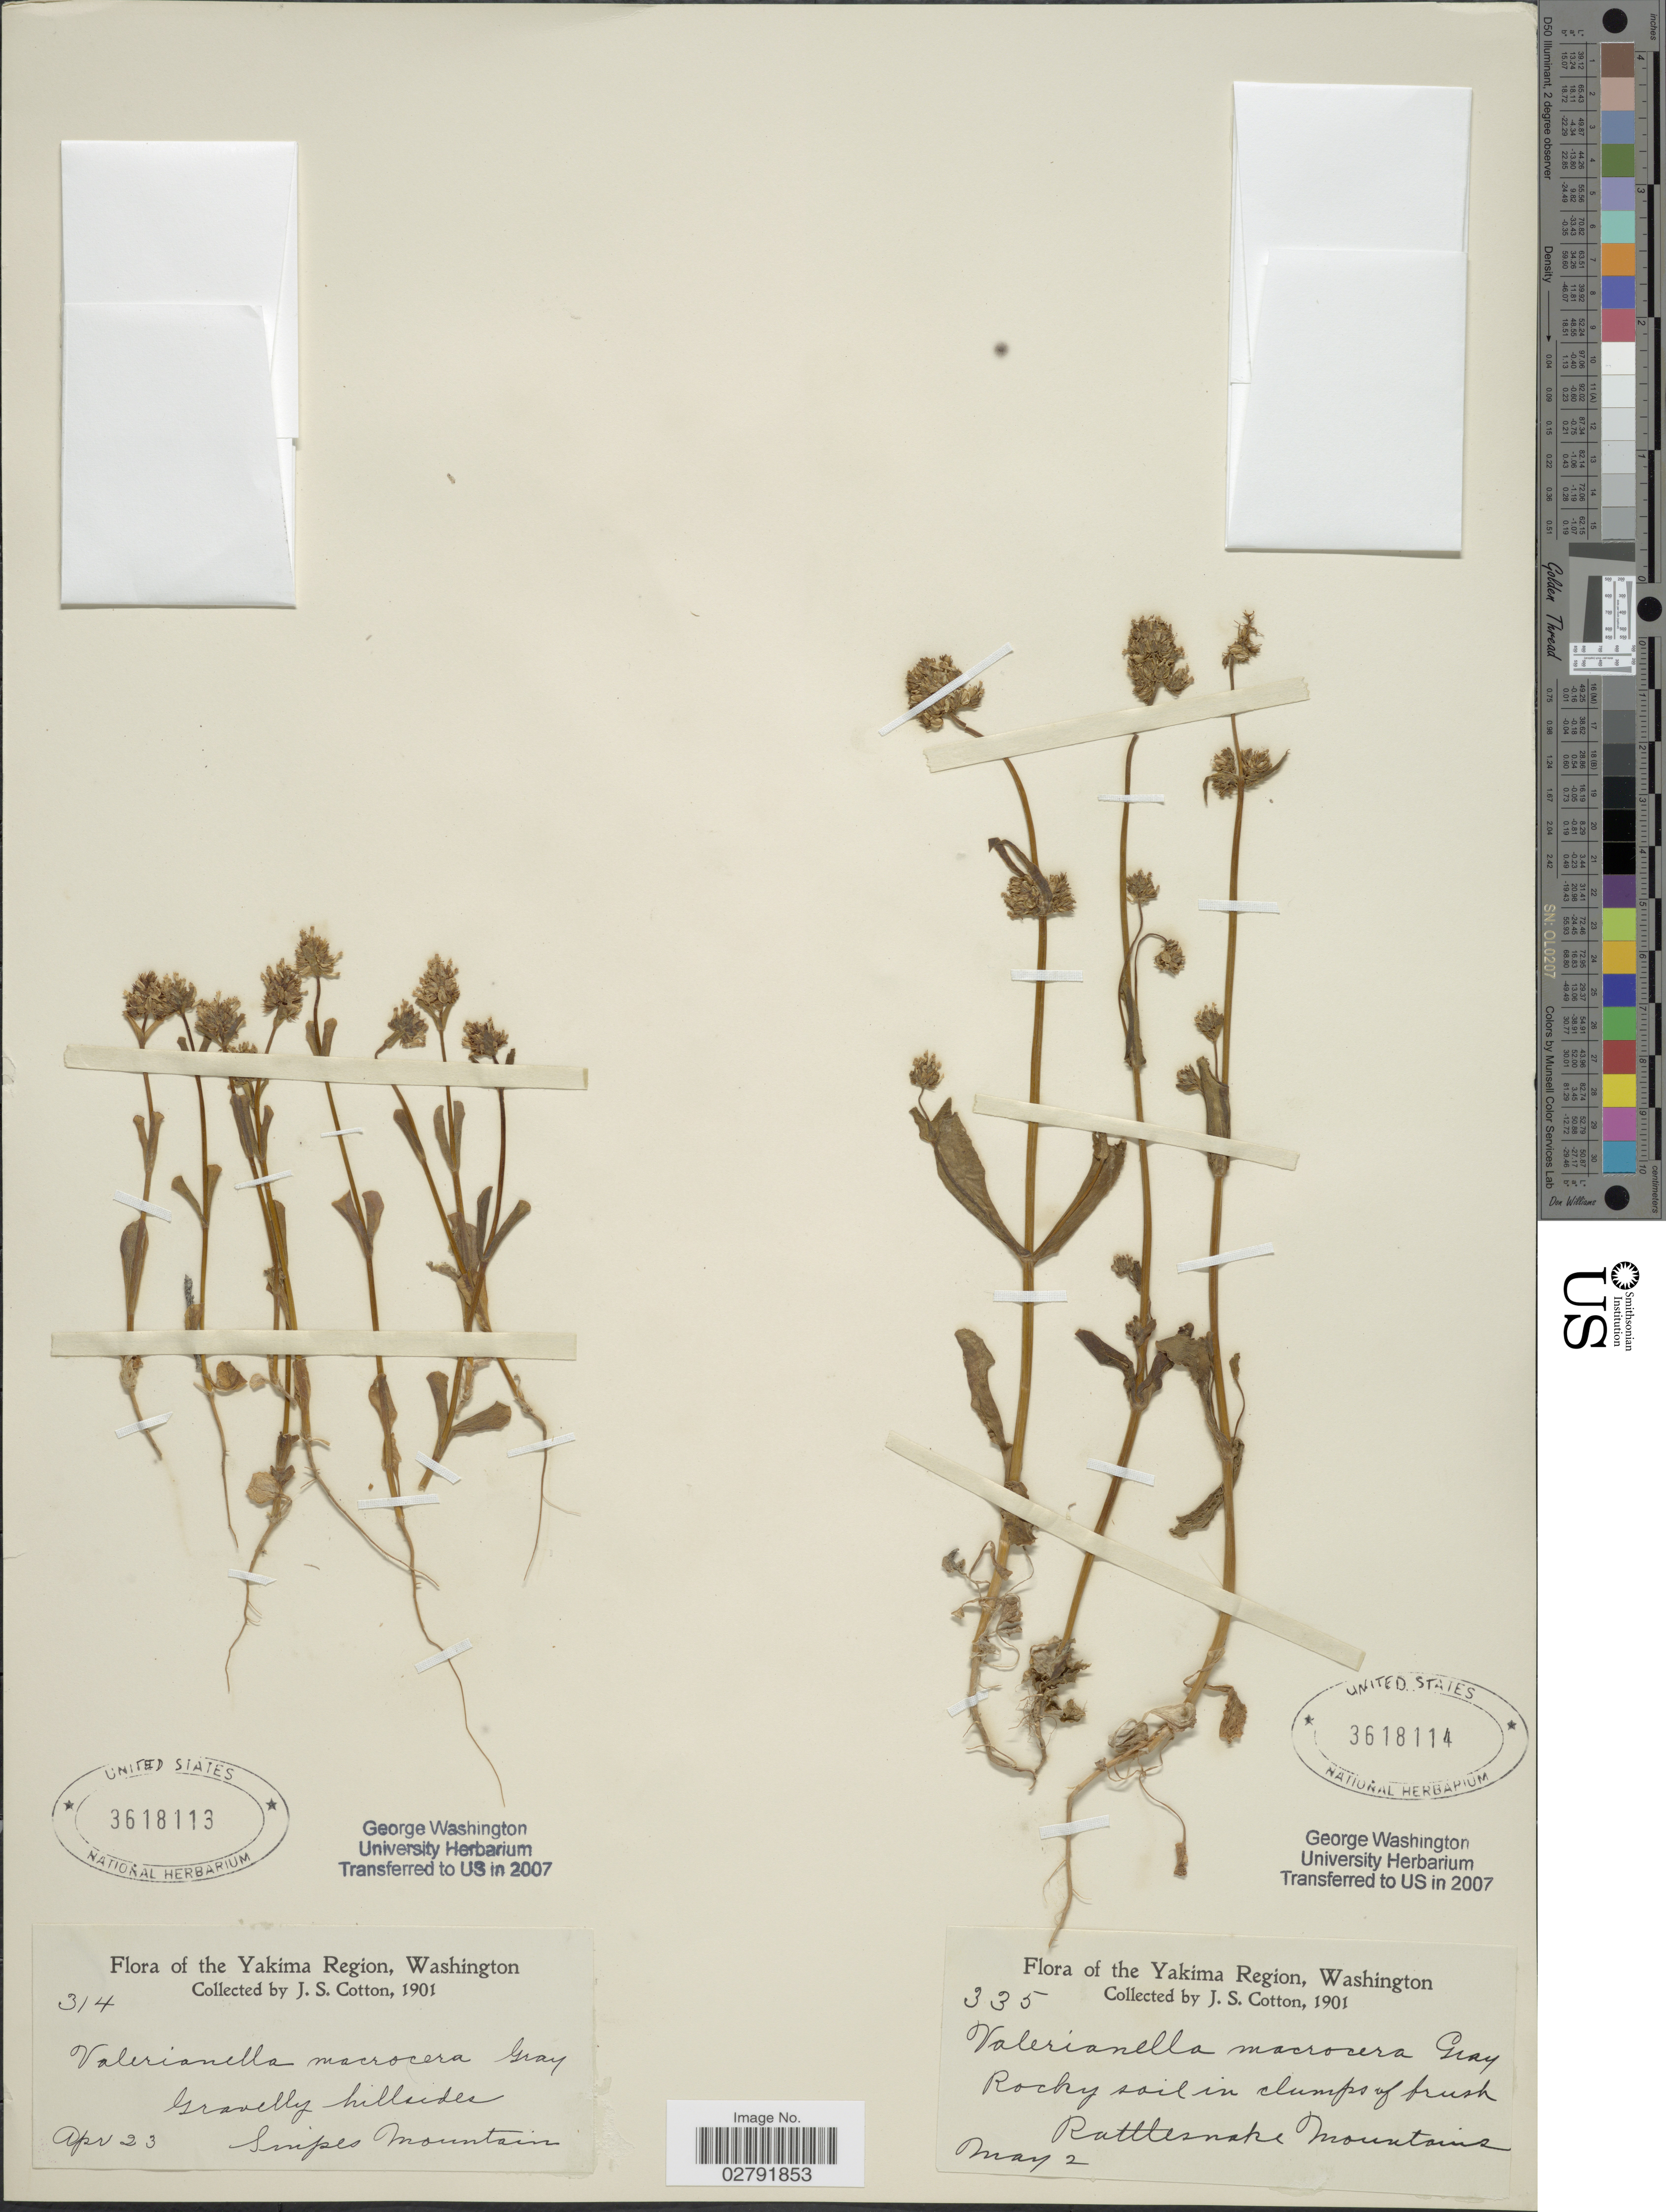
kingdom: Plantae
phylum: Tracheophyta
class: Magnoliopsida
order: Dipsacales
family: Caprifoliaceae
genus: Plectritis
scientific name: Plectritis macrocera subsp. grayi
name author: (Suksd.) Morey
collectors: J. S. Cotton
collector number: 335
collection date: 1901-05-02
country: United States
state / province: Washington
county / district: Yakima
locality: Yakima Region. Rattlesnake Mountains.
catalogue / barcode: US 3618114